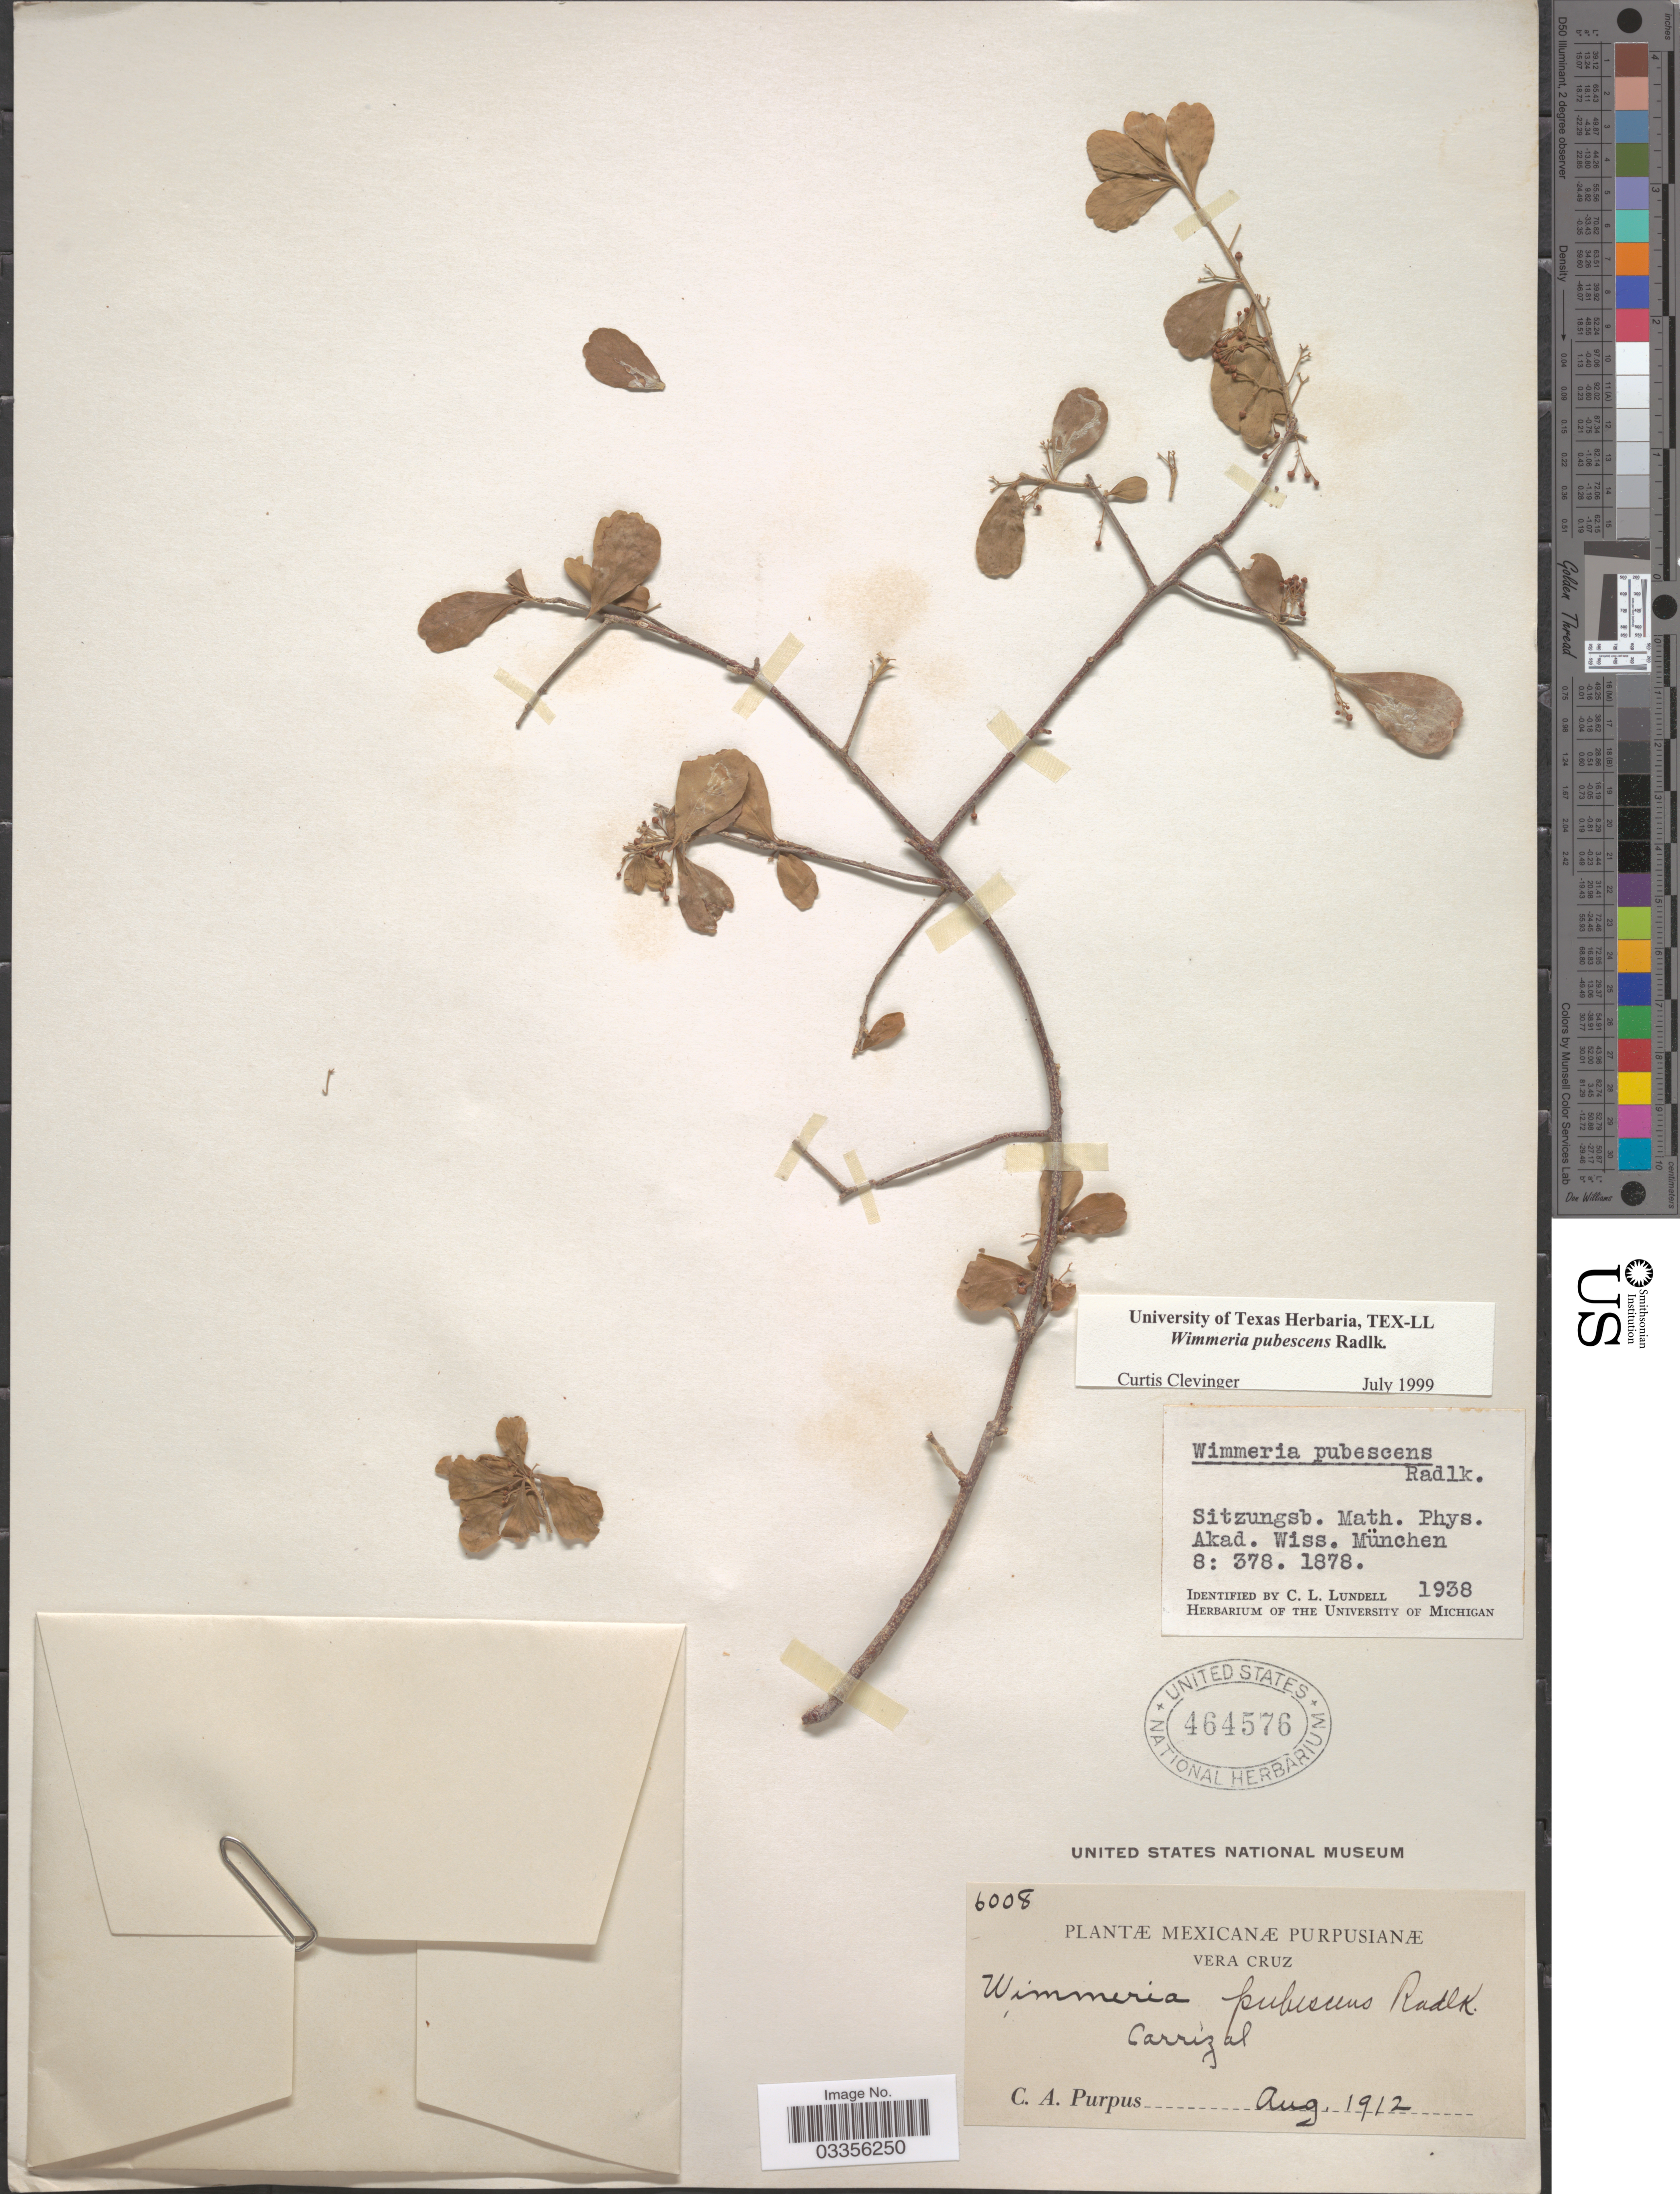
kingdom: Plantae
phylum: Tracheophyta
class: Magnoliopsida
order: Celastrales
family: Celastraceae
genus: Wimmeria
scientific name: Wimmeria pubescens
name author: Radlk.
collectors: C. A. Purpus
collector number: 6008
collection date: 1912-08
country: Mexico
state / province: Veracruz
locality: Mexicanæ Purpusianæ [unsure placement]. Vera Cruz. Carrizal.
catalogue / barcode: US 464576